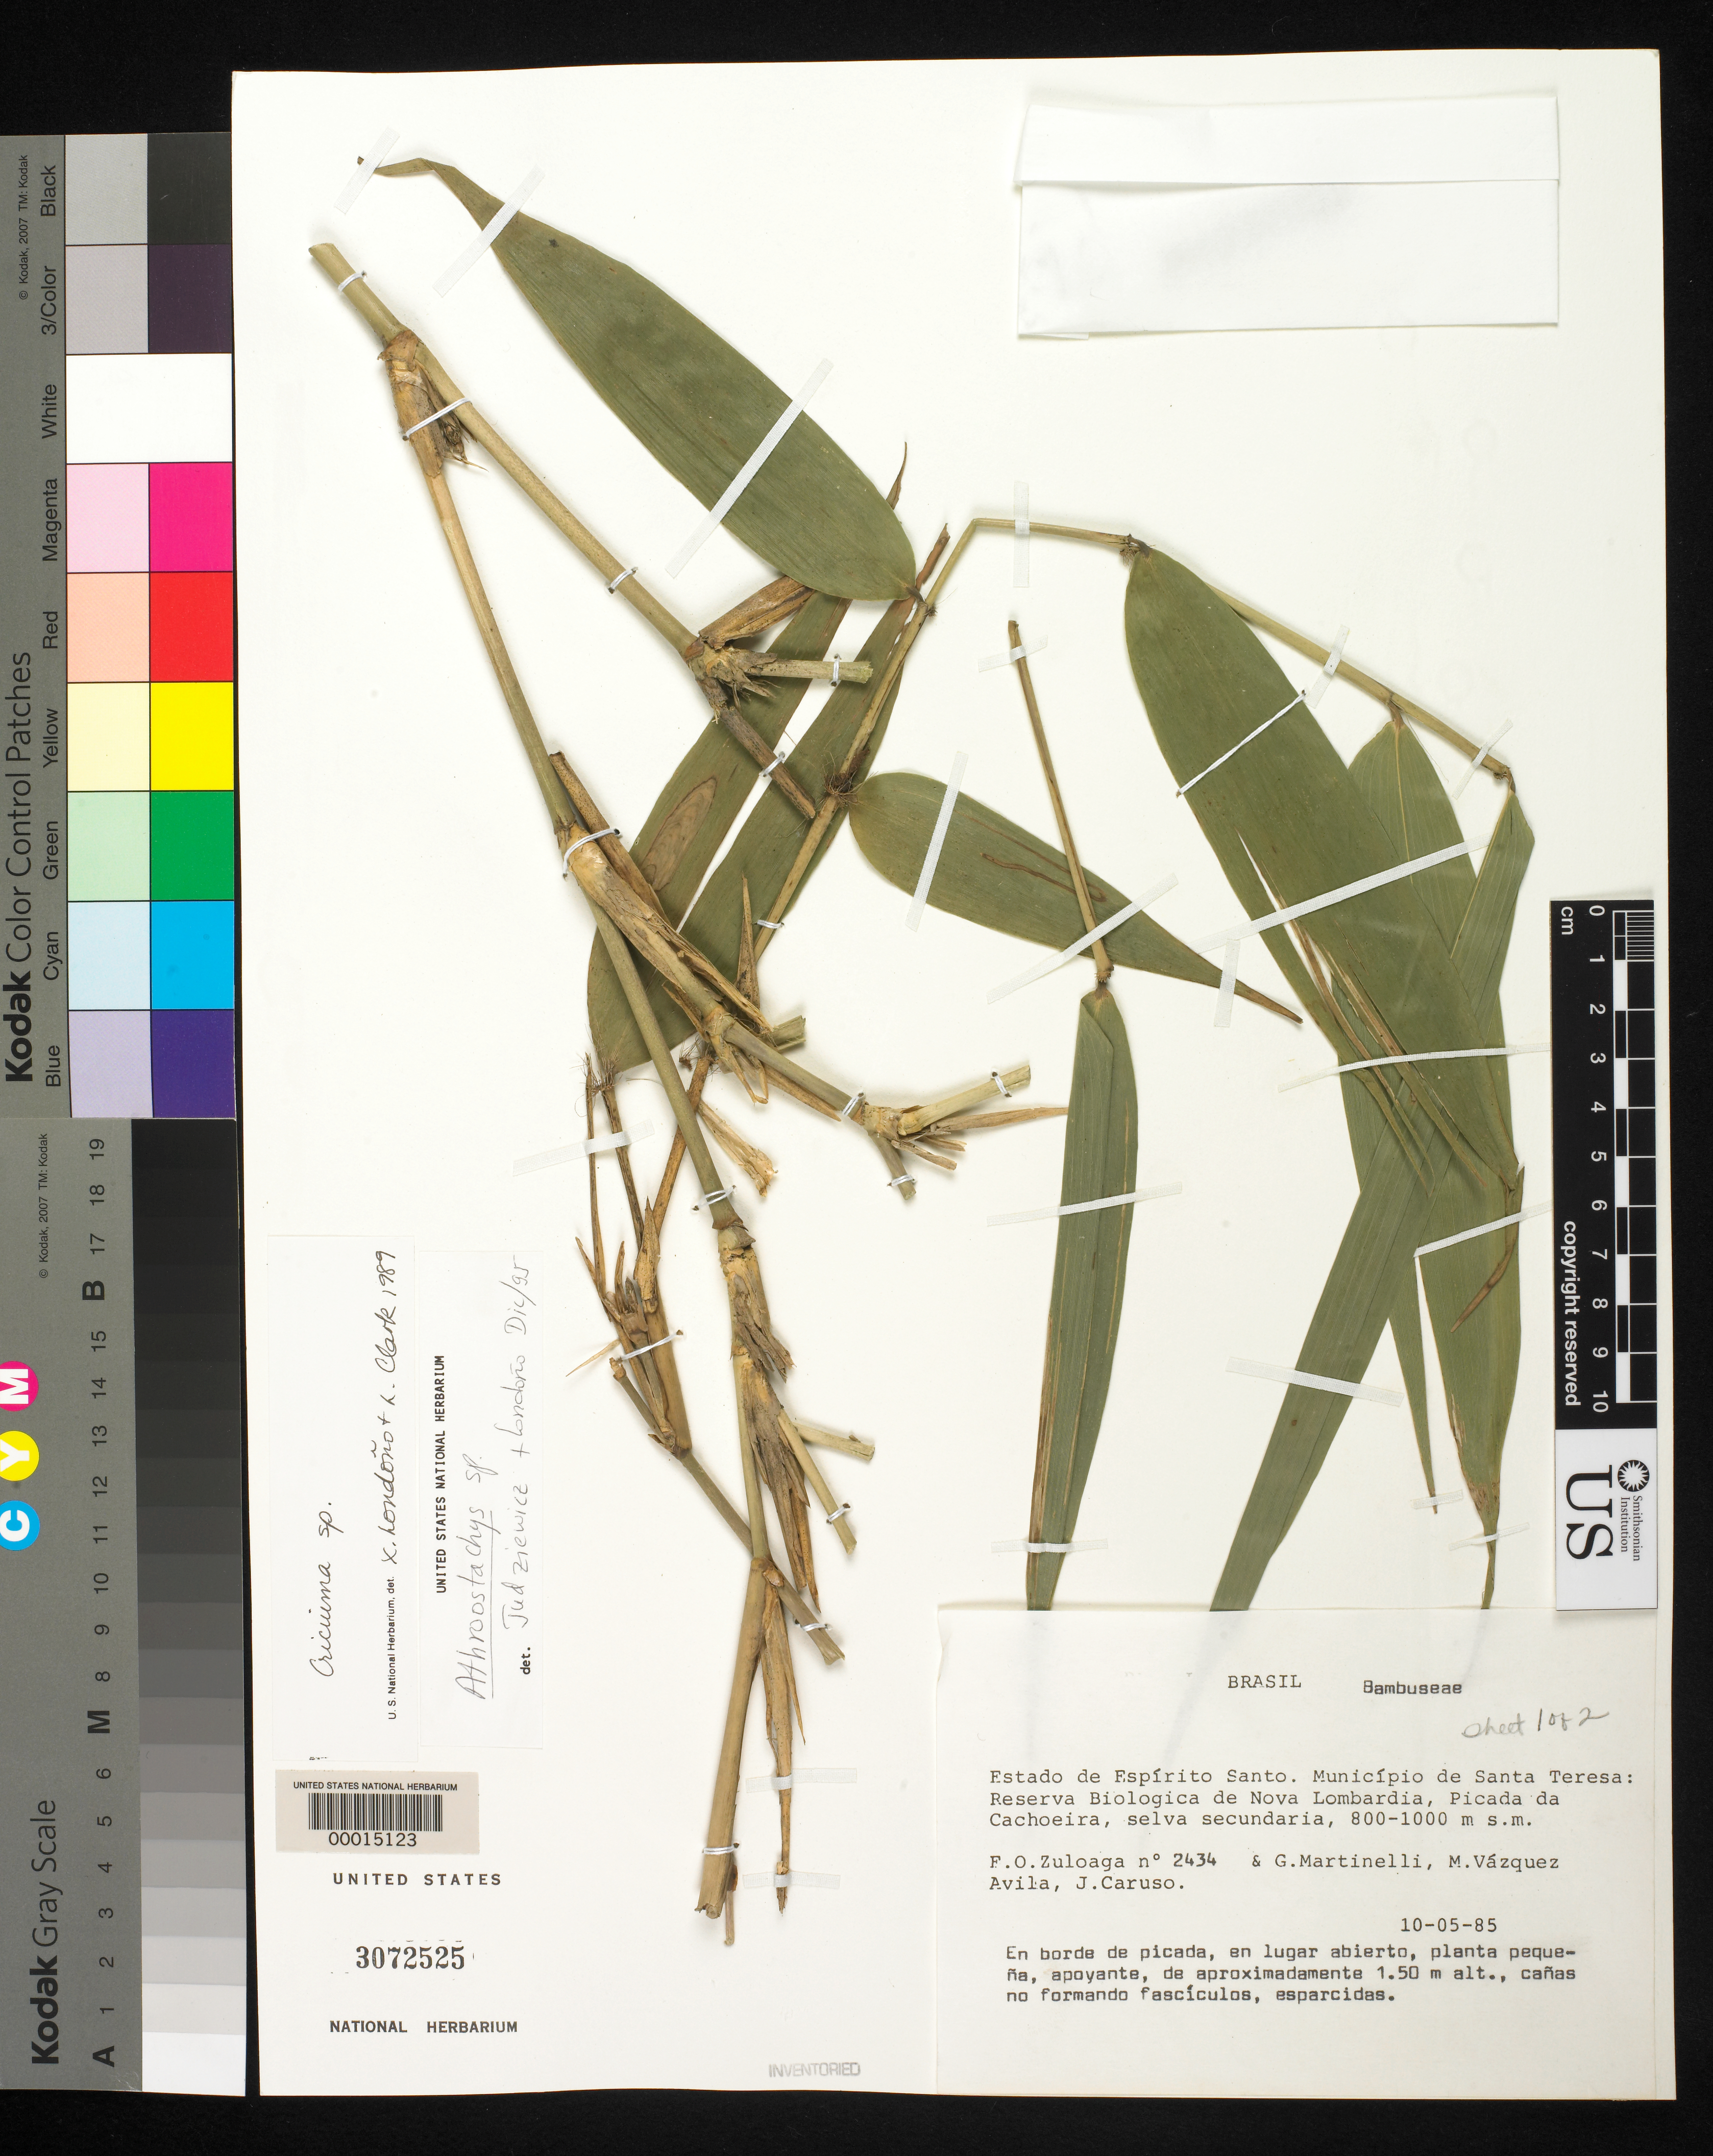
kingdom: Plantae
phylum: Tracheophyta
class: Liliopsida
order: Poales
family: Poaceae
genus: Athroostachys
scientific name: Athroostachys capitata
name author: (Hook.) Benth.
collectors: F. O. Zuloaga, G. Martinelli, M. D. Vázquez A. & J. Caruso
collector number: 2434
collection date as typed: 10 May 1985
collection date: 1985-05-10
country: Brazil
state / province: Espírito Santo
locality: Santa teresa, picada da cachoeira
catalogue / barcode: US 3072525